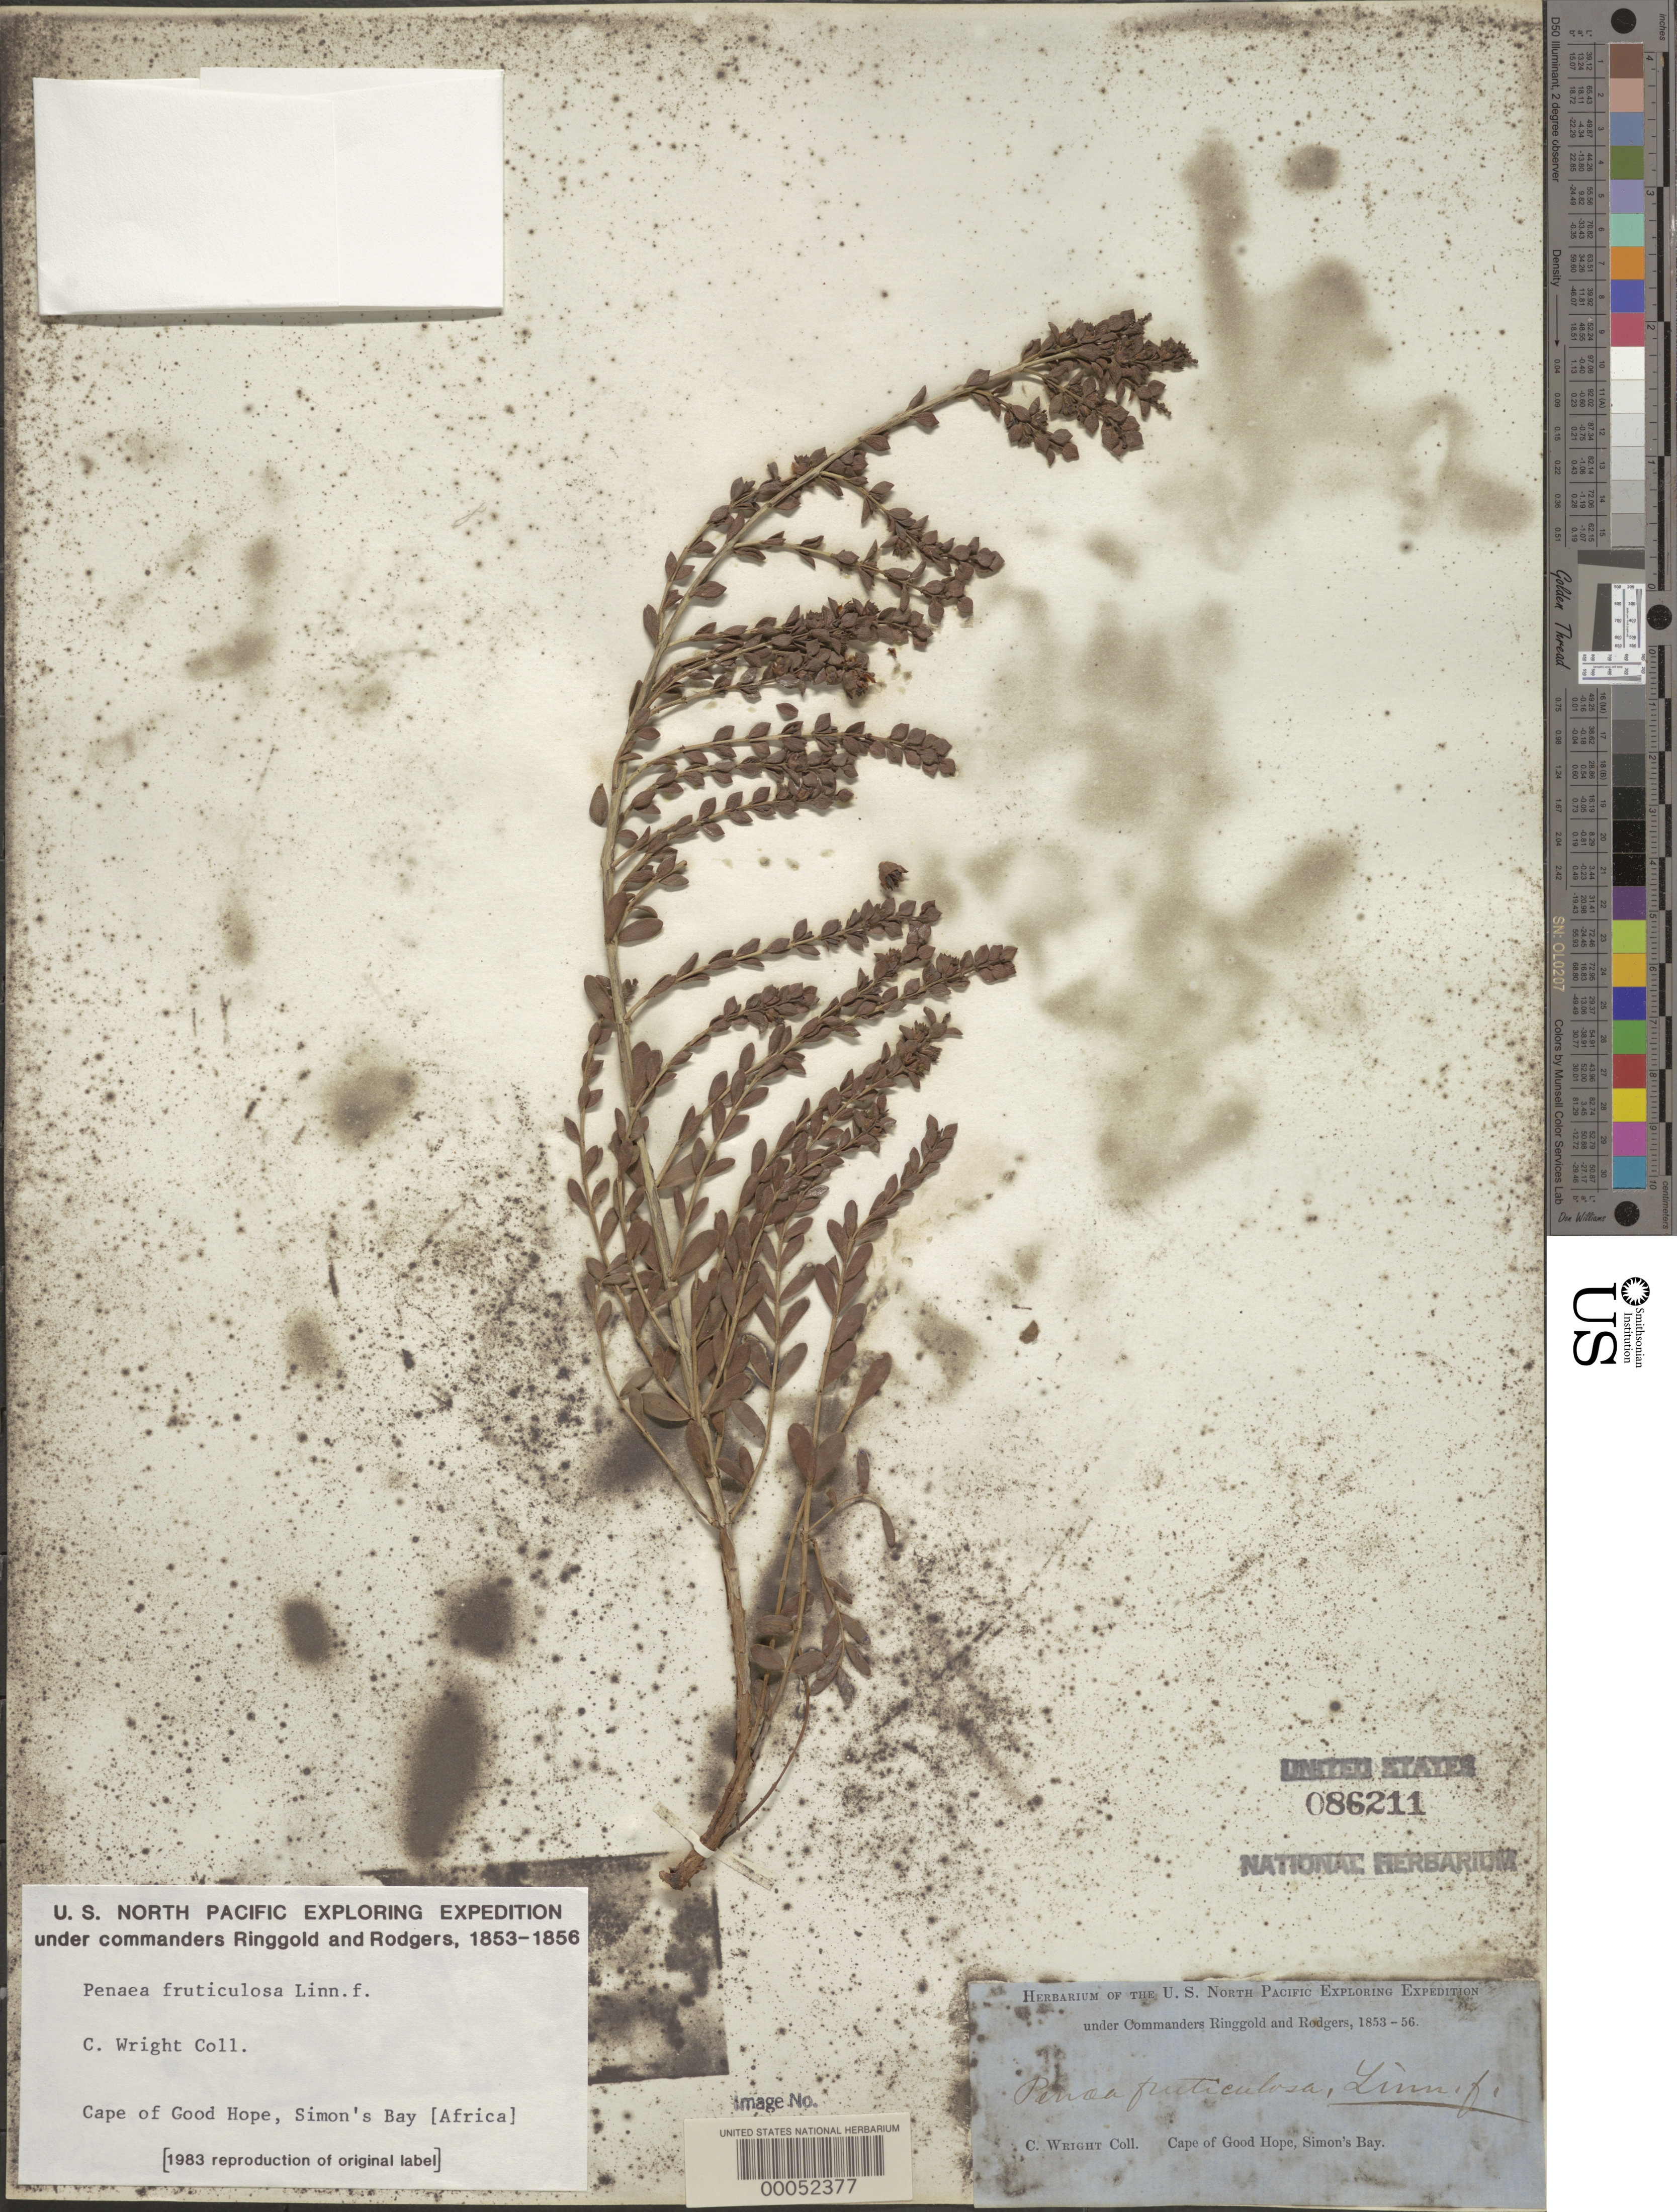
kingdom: Plantae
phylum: Tracheophyta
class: Magnoliopsida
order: Myrtales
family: Penaeaceae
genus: Penaea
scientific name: Penaea fruticulosa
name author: L. f.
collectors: Wilkes Explor. Exped.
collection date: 1838/1842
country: South Africa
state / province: Western Cape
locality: Simon's bay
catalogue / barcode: US 86211